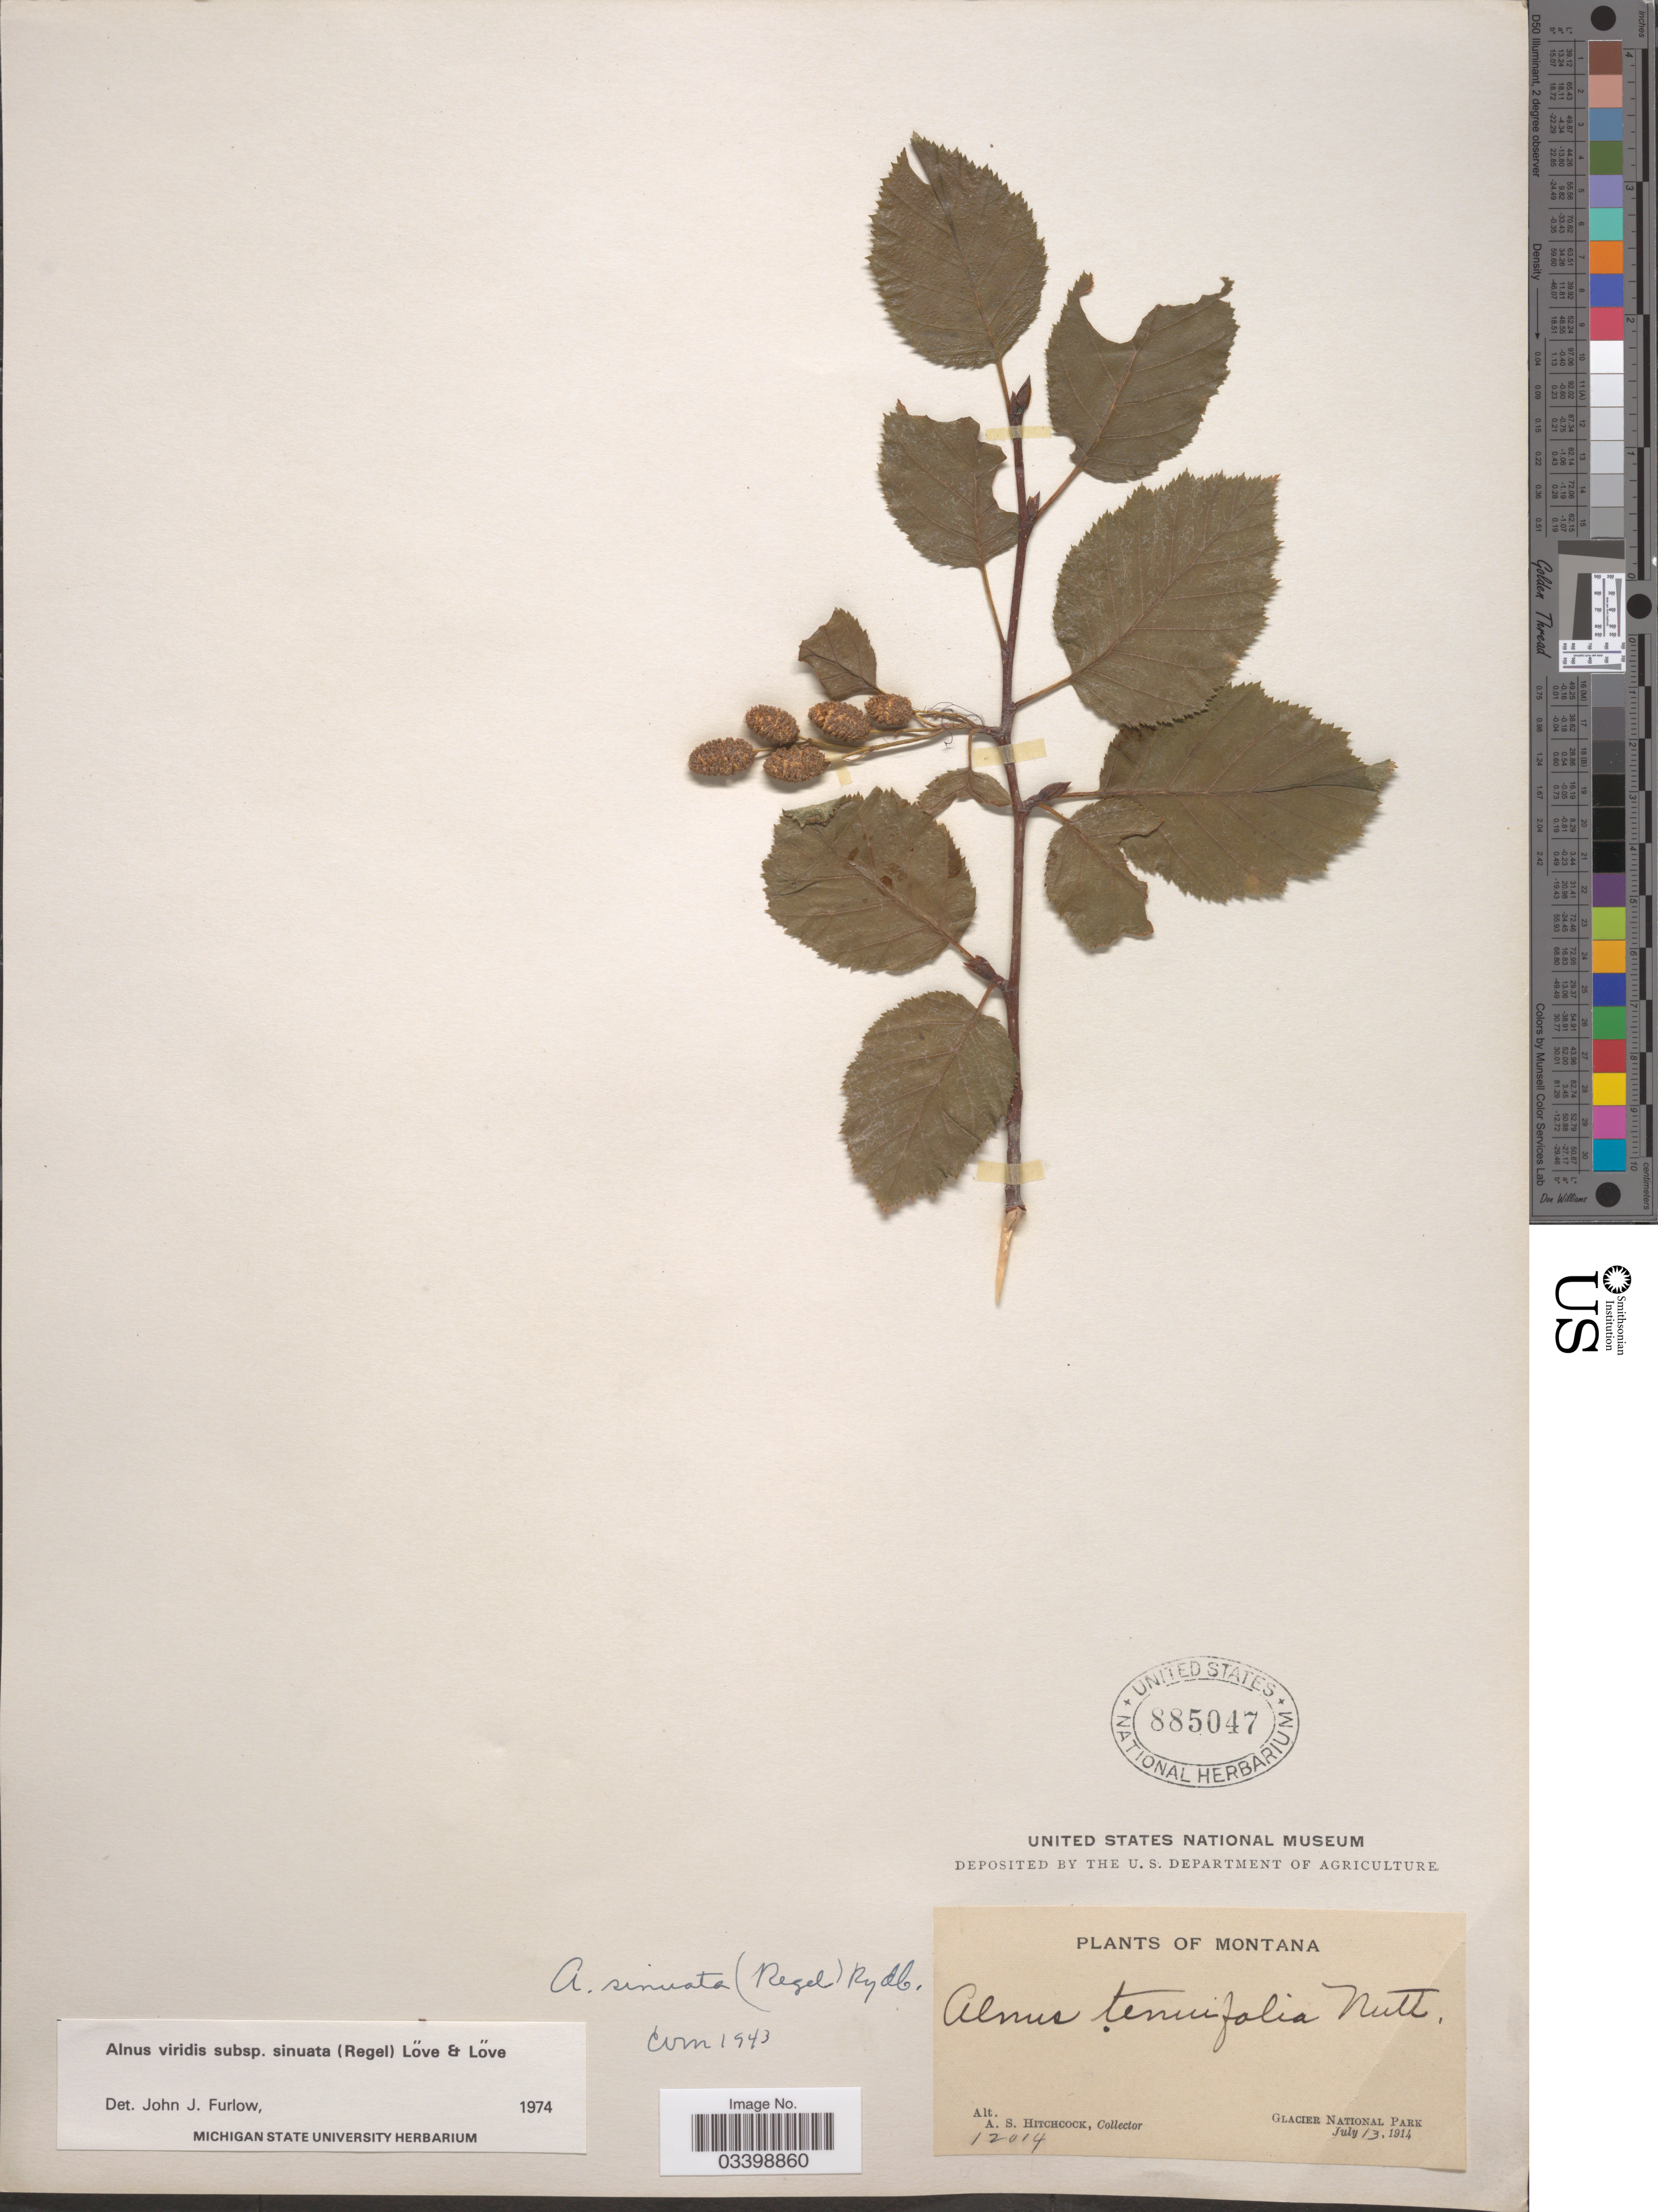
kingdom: Plantae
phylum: Tracheophyta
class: Magnoliopsida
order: Fagales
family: Betulaceae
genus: Alnus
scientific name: Alnus viridis subsp. sinuata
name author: Regel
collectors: A. S. Hitchcock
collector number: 12014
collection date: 1914-07-13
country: United States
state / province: Montana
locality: Glacier National Park.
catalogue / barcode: US 885047